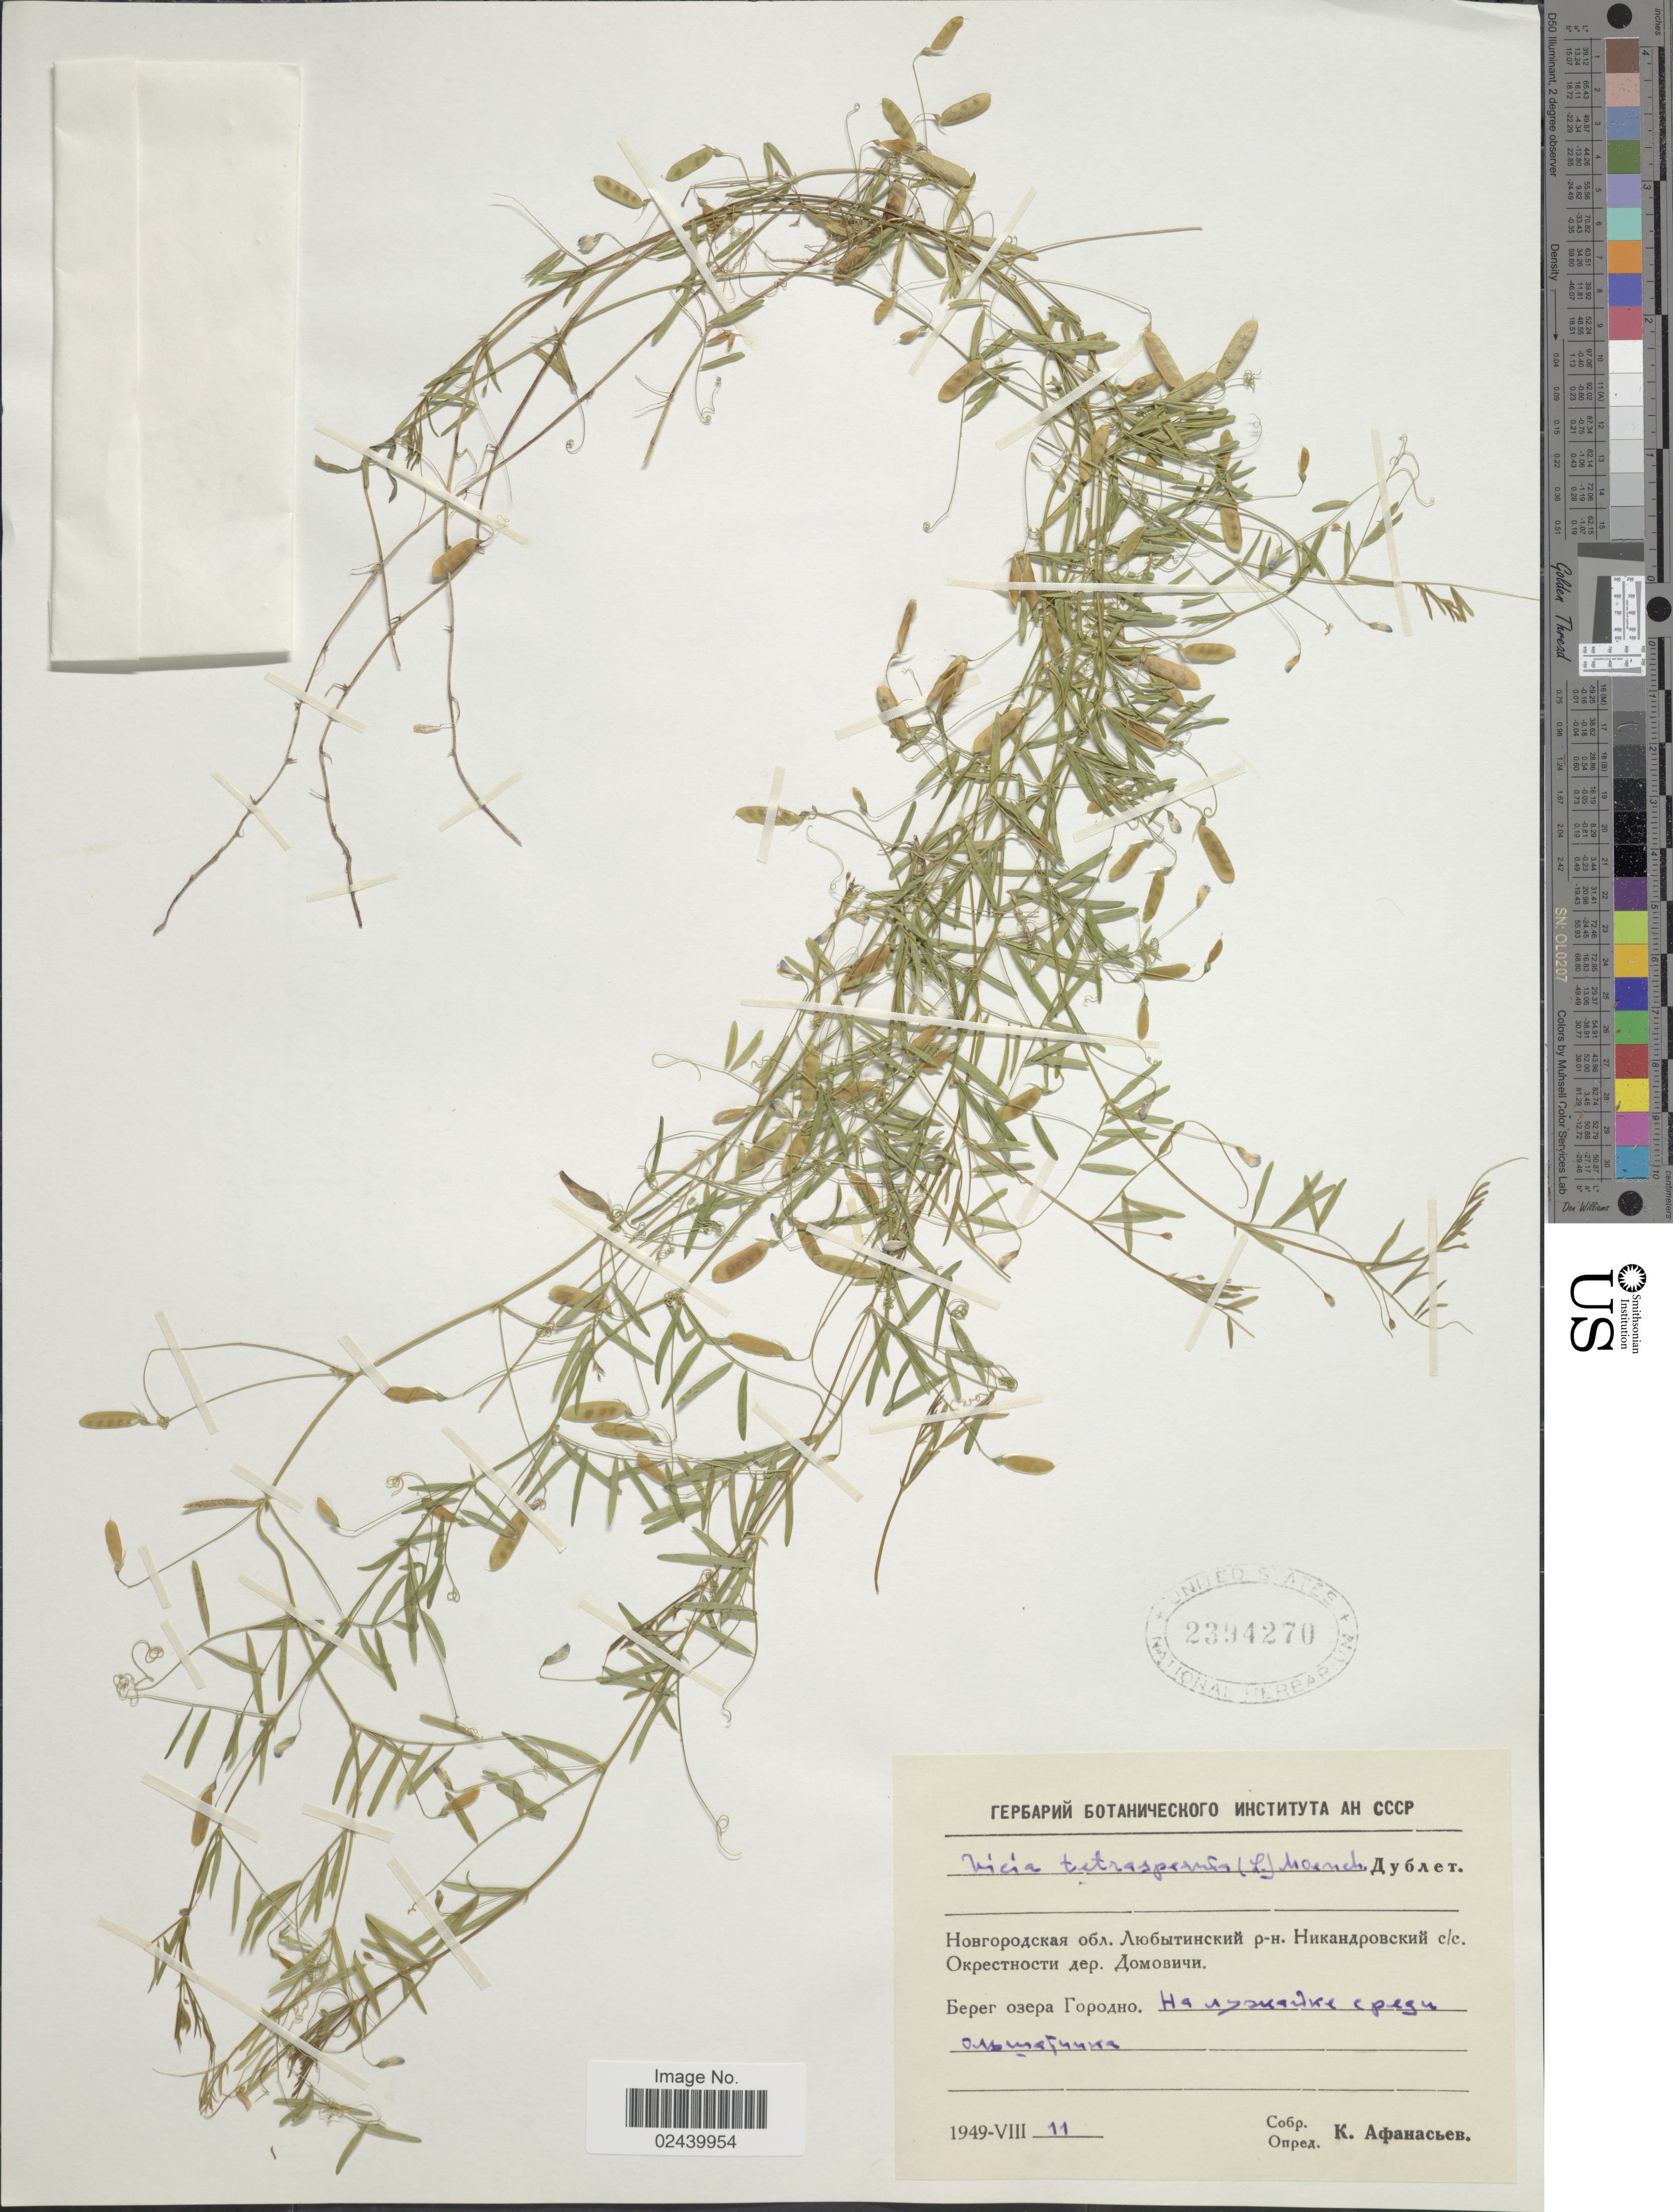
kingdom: Plantae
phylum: Tracheophyta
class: Magnoliopsida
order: Fabales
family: Fabaceae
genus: Vicia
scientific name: Vicia tetrasperma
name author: (L.) Schreb.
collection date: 1949-08-11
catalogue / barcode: US 2394270